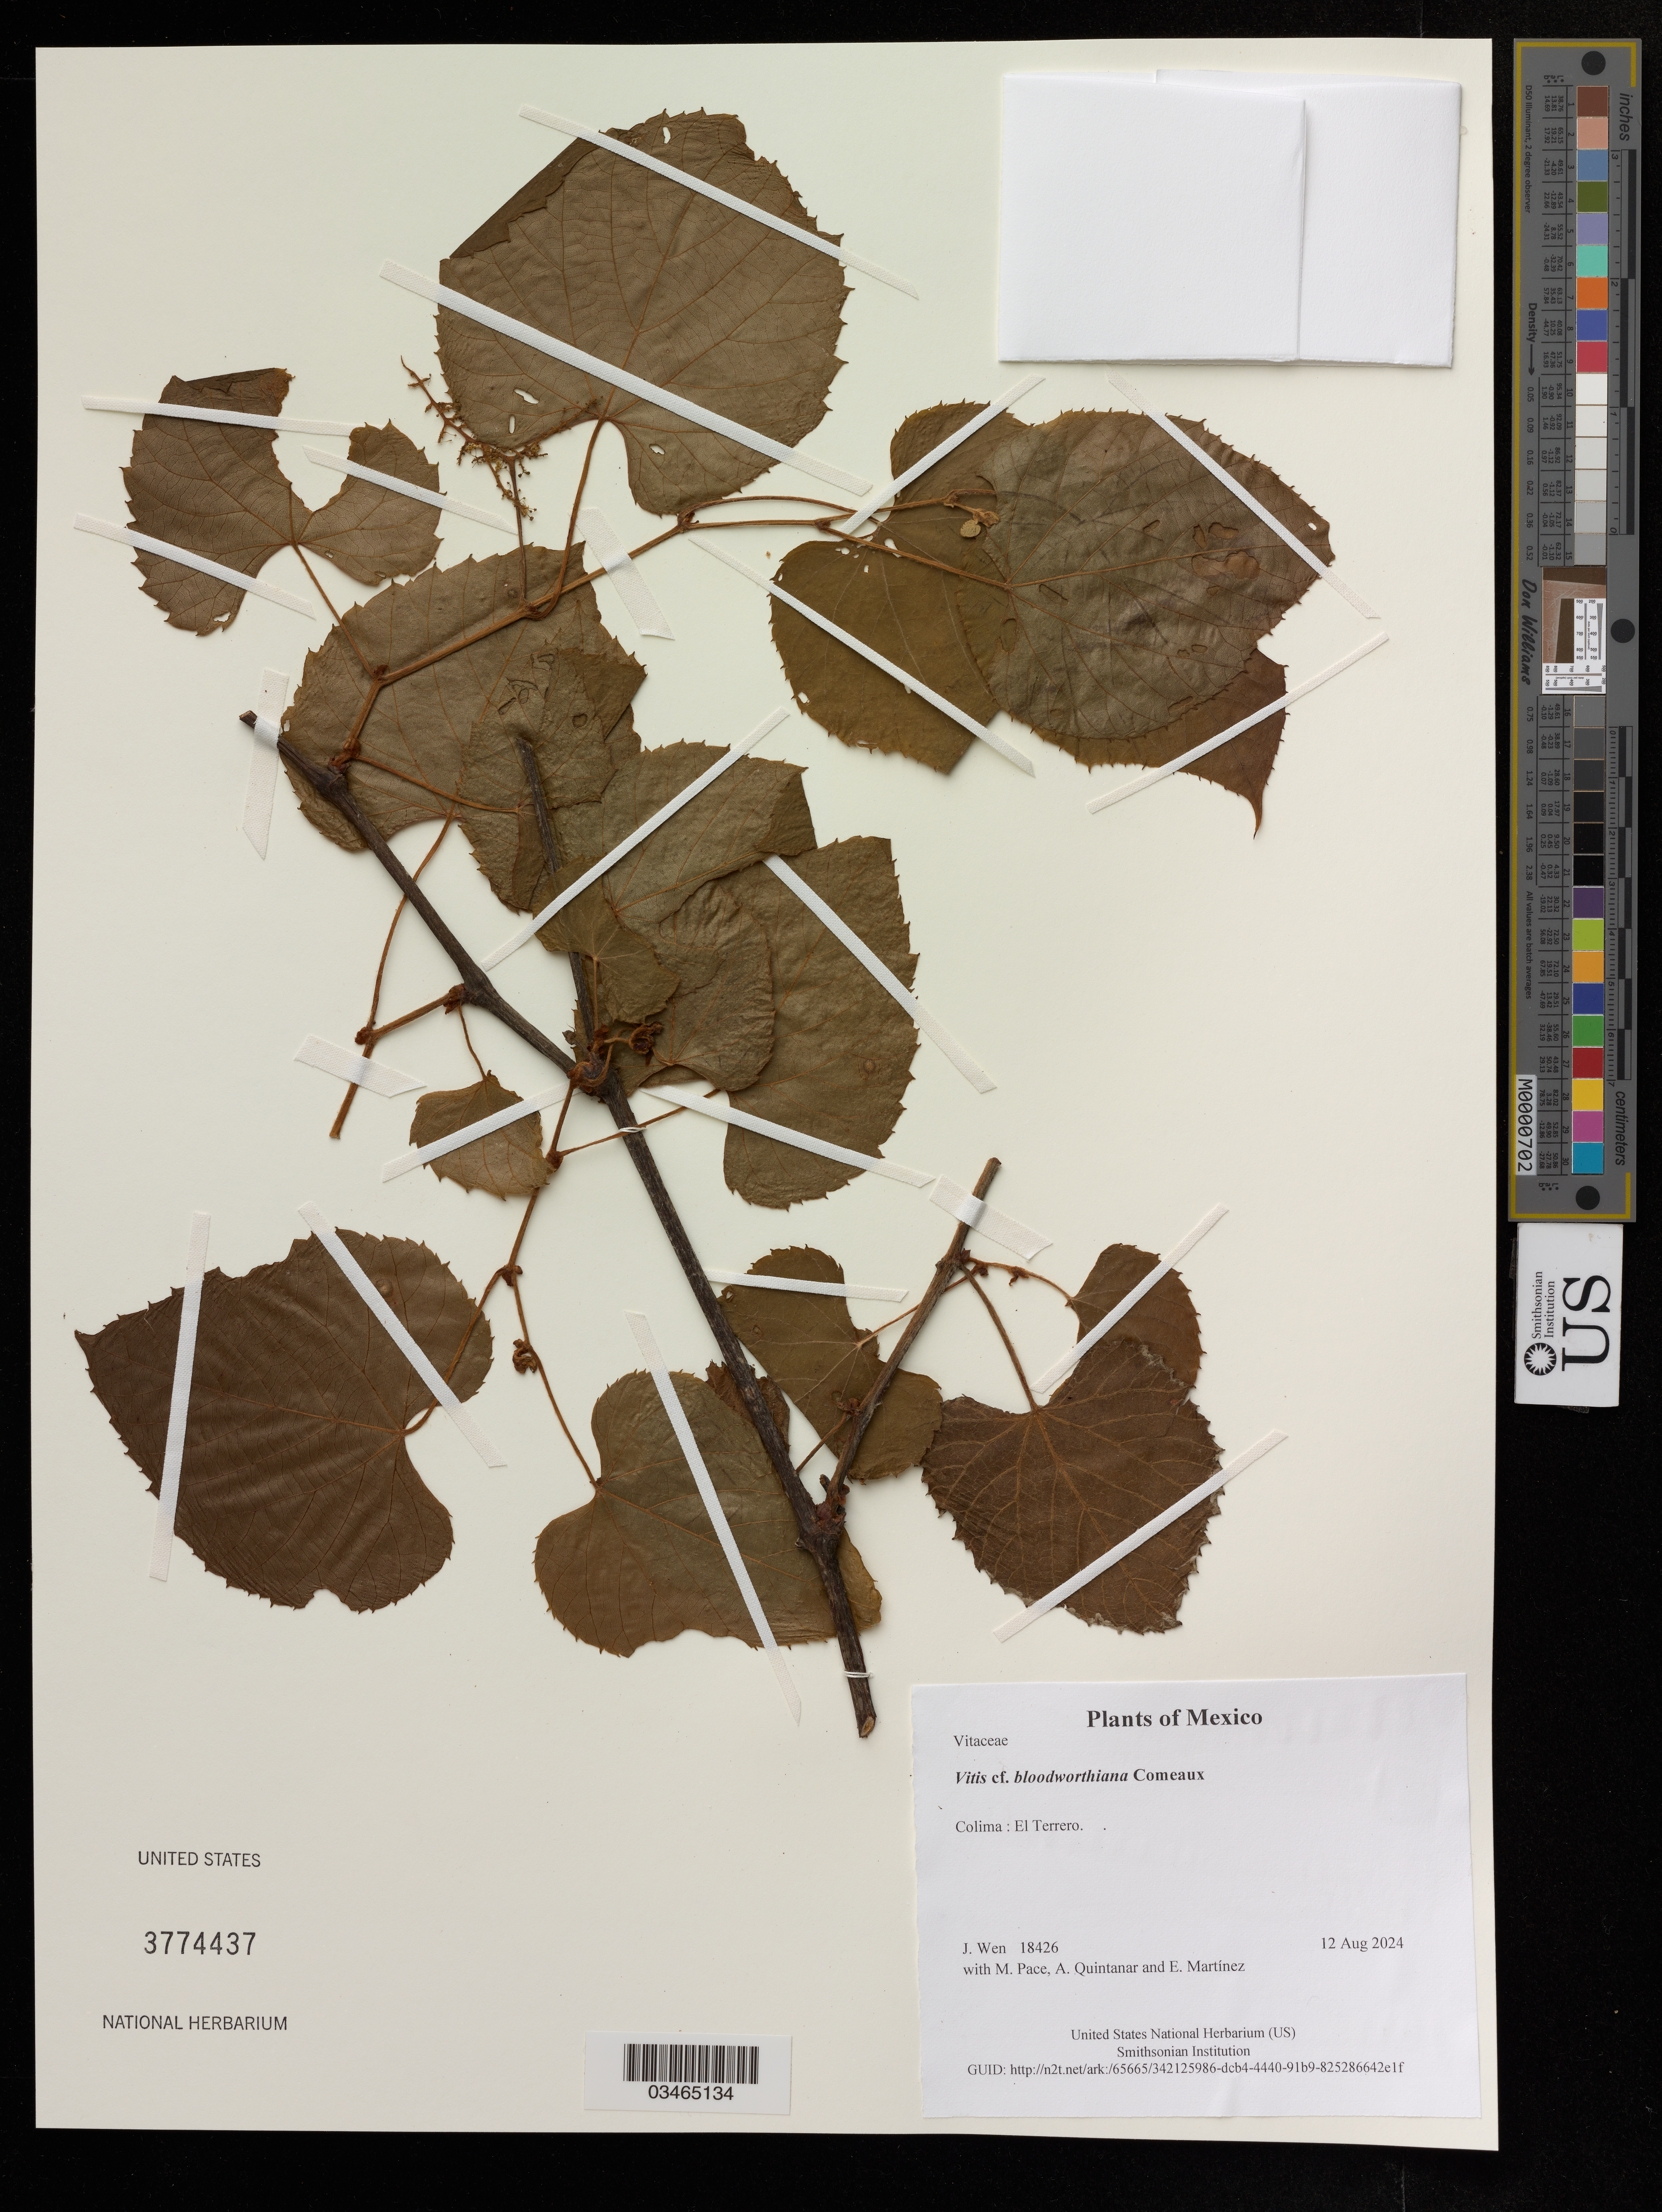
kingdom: Plantae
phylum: Tracheophyta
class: Magnoliopsida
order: Vitales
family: Vitaceae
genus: Vitis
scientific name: Vitis bloodworthiana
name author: Comeaux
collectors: J. Wen, M. Pace, A. Quintanar & E. Martínez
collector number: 18426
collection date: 2024-08-12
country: Mexico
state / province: México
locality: Colima: El Terrero.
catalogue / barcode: US 3774437